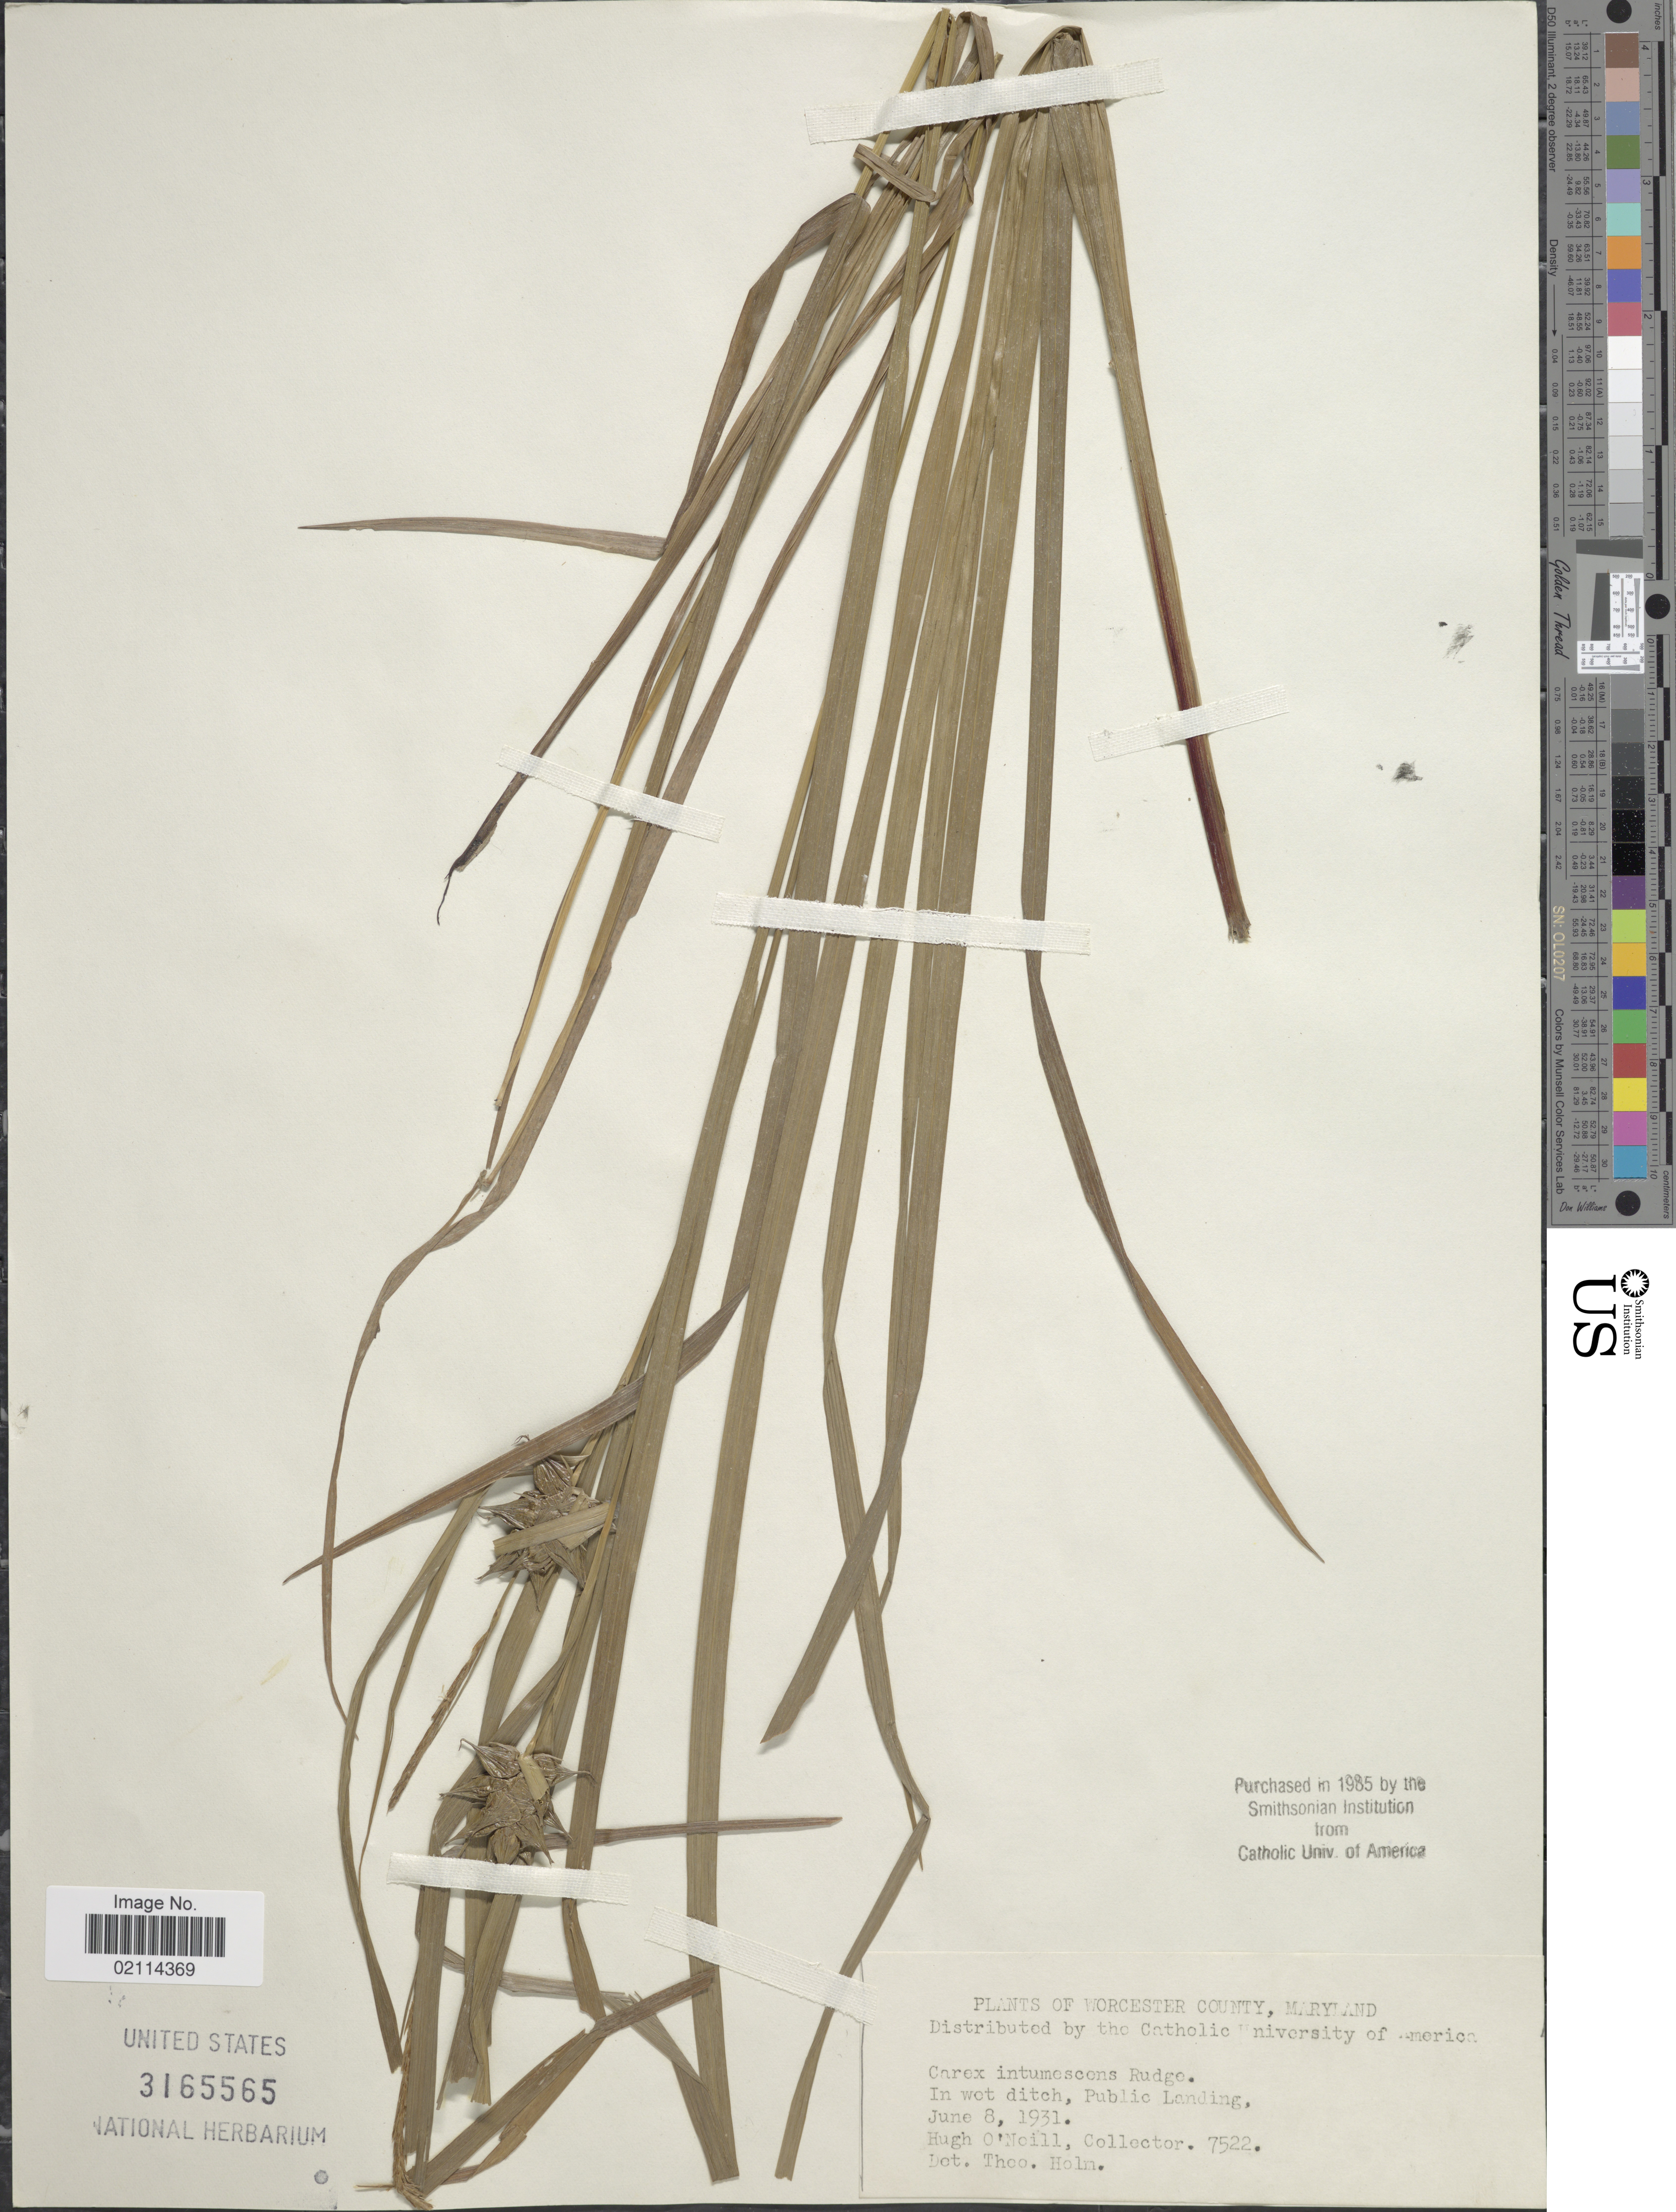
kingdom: Plantae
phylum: Tracheophyta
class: Liliopsida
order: Poales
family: Cyperaceae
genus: Carex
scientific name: Carex intumescens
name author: Rudge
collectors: H. O'Neill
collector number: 7522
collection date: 1931-06-08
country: United States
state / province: Maryland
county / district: Worcester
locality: Worcester County, in wet ditch, Public Landing.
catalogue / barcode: US 3165565